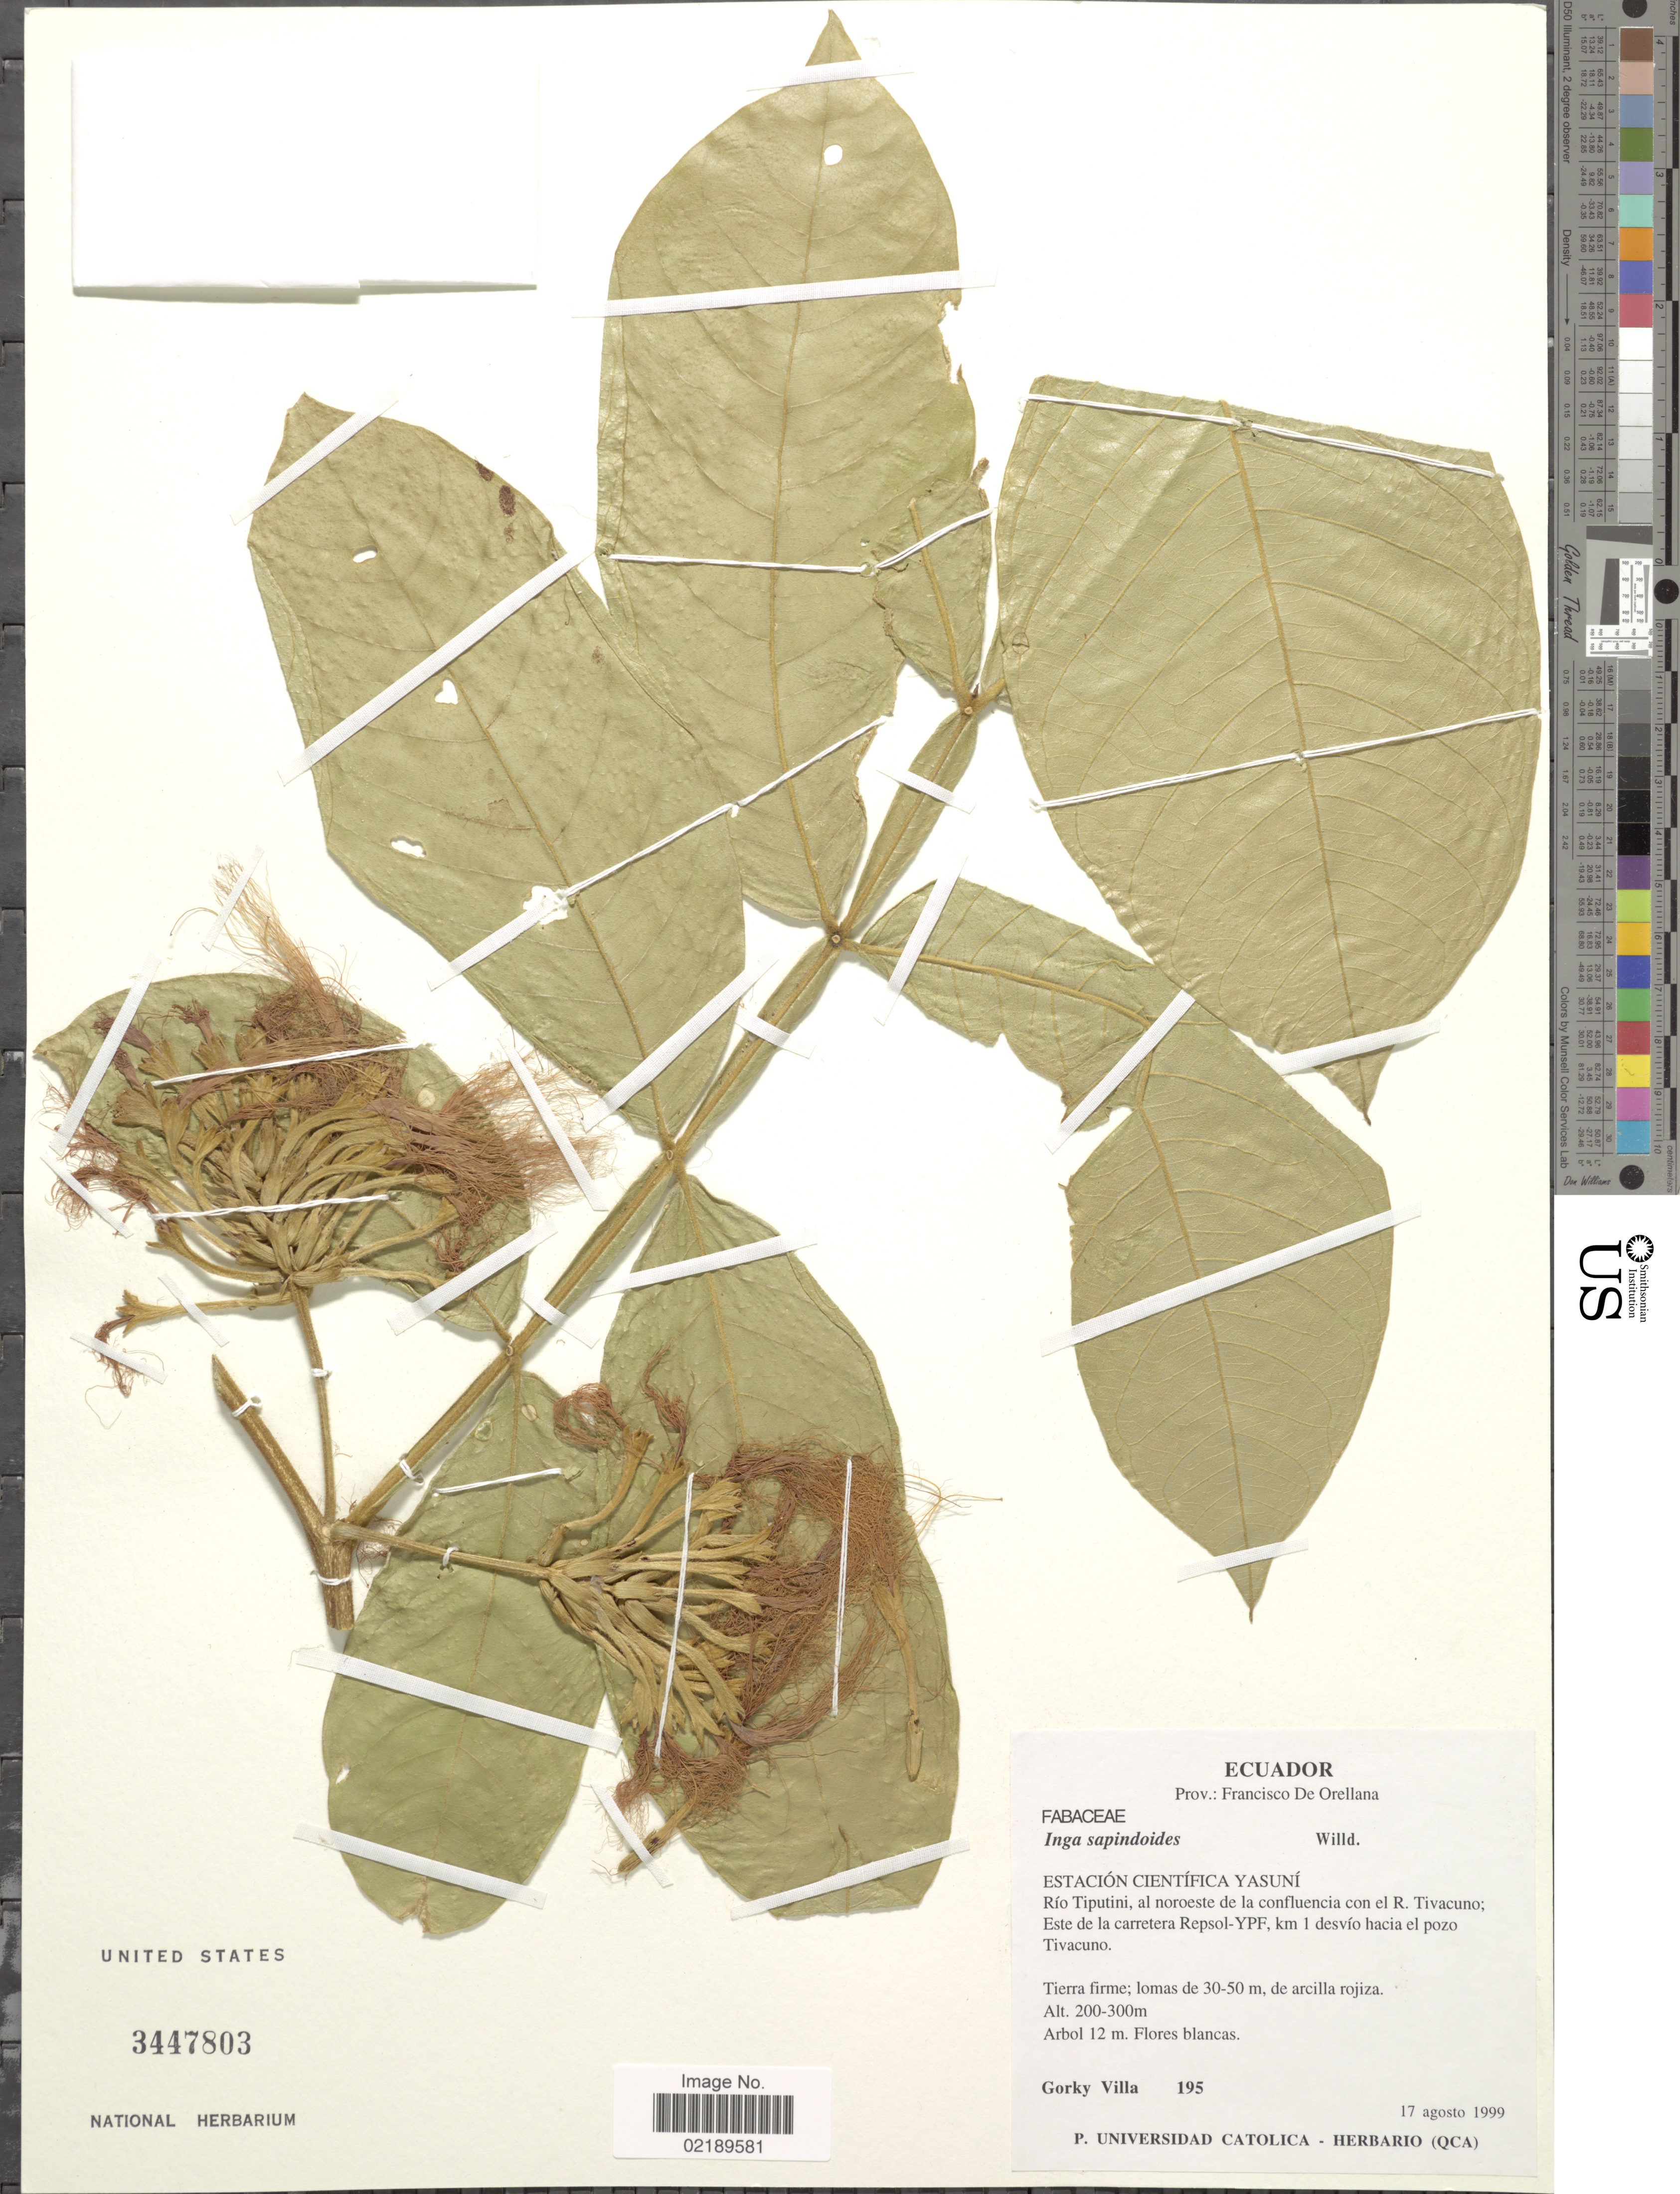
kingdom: Plantae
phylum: Tracheophyta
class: Magnoliopsida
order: Fabales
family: Fabaceae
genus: Inga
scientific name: Inga sapindoides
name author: Willd.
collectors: G. Villa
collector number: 195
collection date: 1999-08-17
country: Ecuador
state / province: Orellana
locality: Prov.: Francisco De Orellana, Estacion Cientifica Yasuni, Rio Tiputini, al noroeste de la confluencia con el R. Tivacuno; Este de la carretera Repsol-YPF, km 1 desvio hacia el pozo Tivacuno.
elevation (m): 200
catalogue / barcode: US 3447803